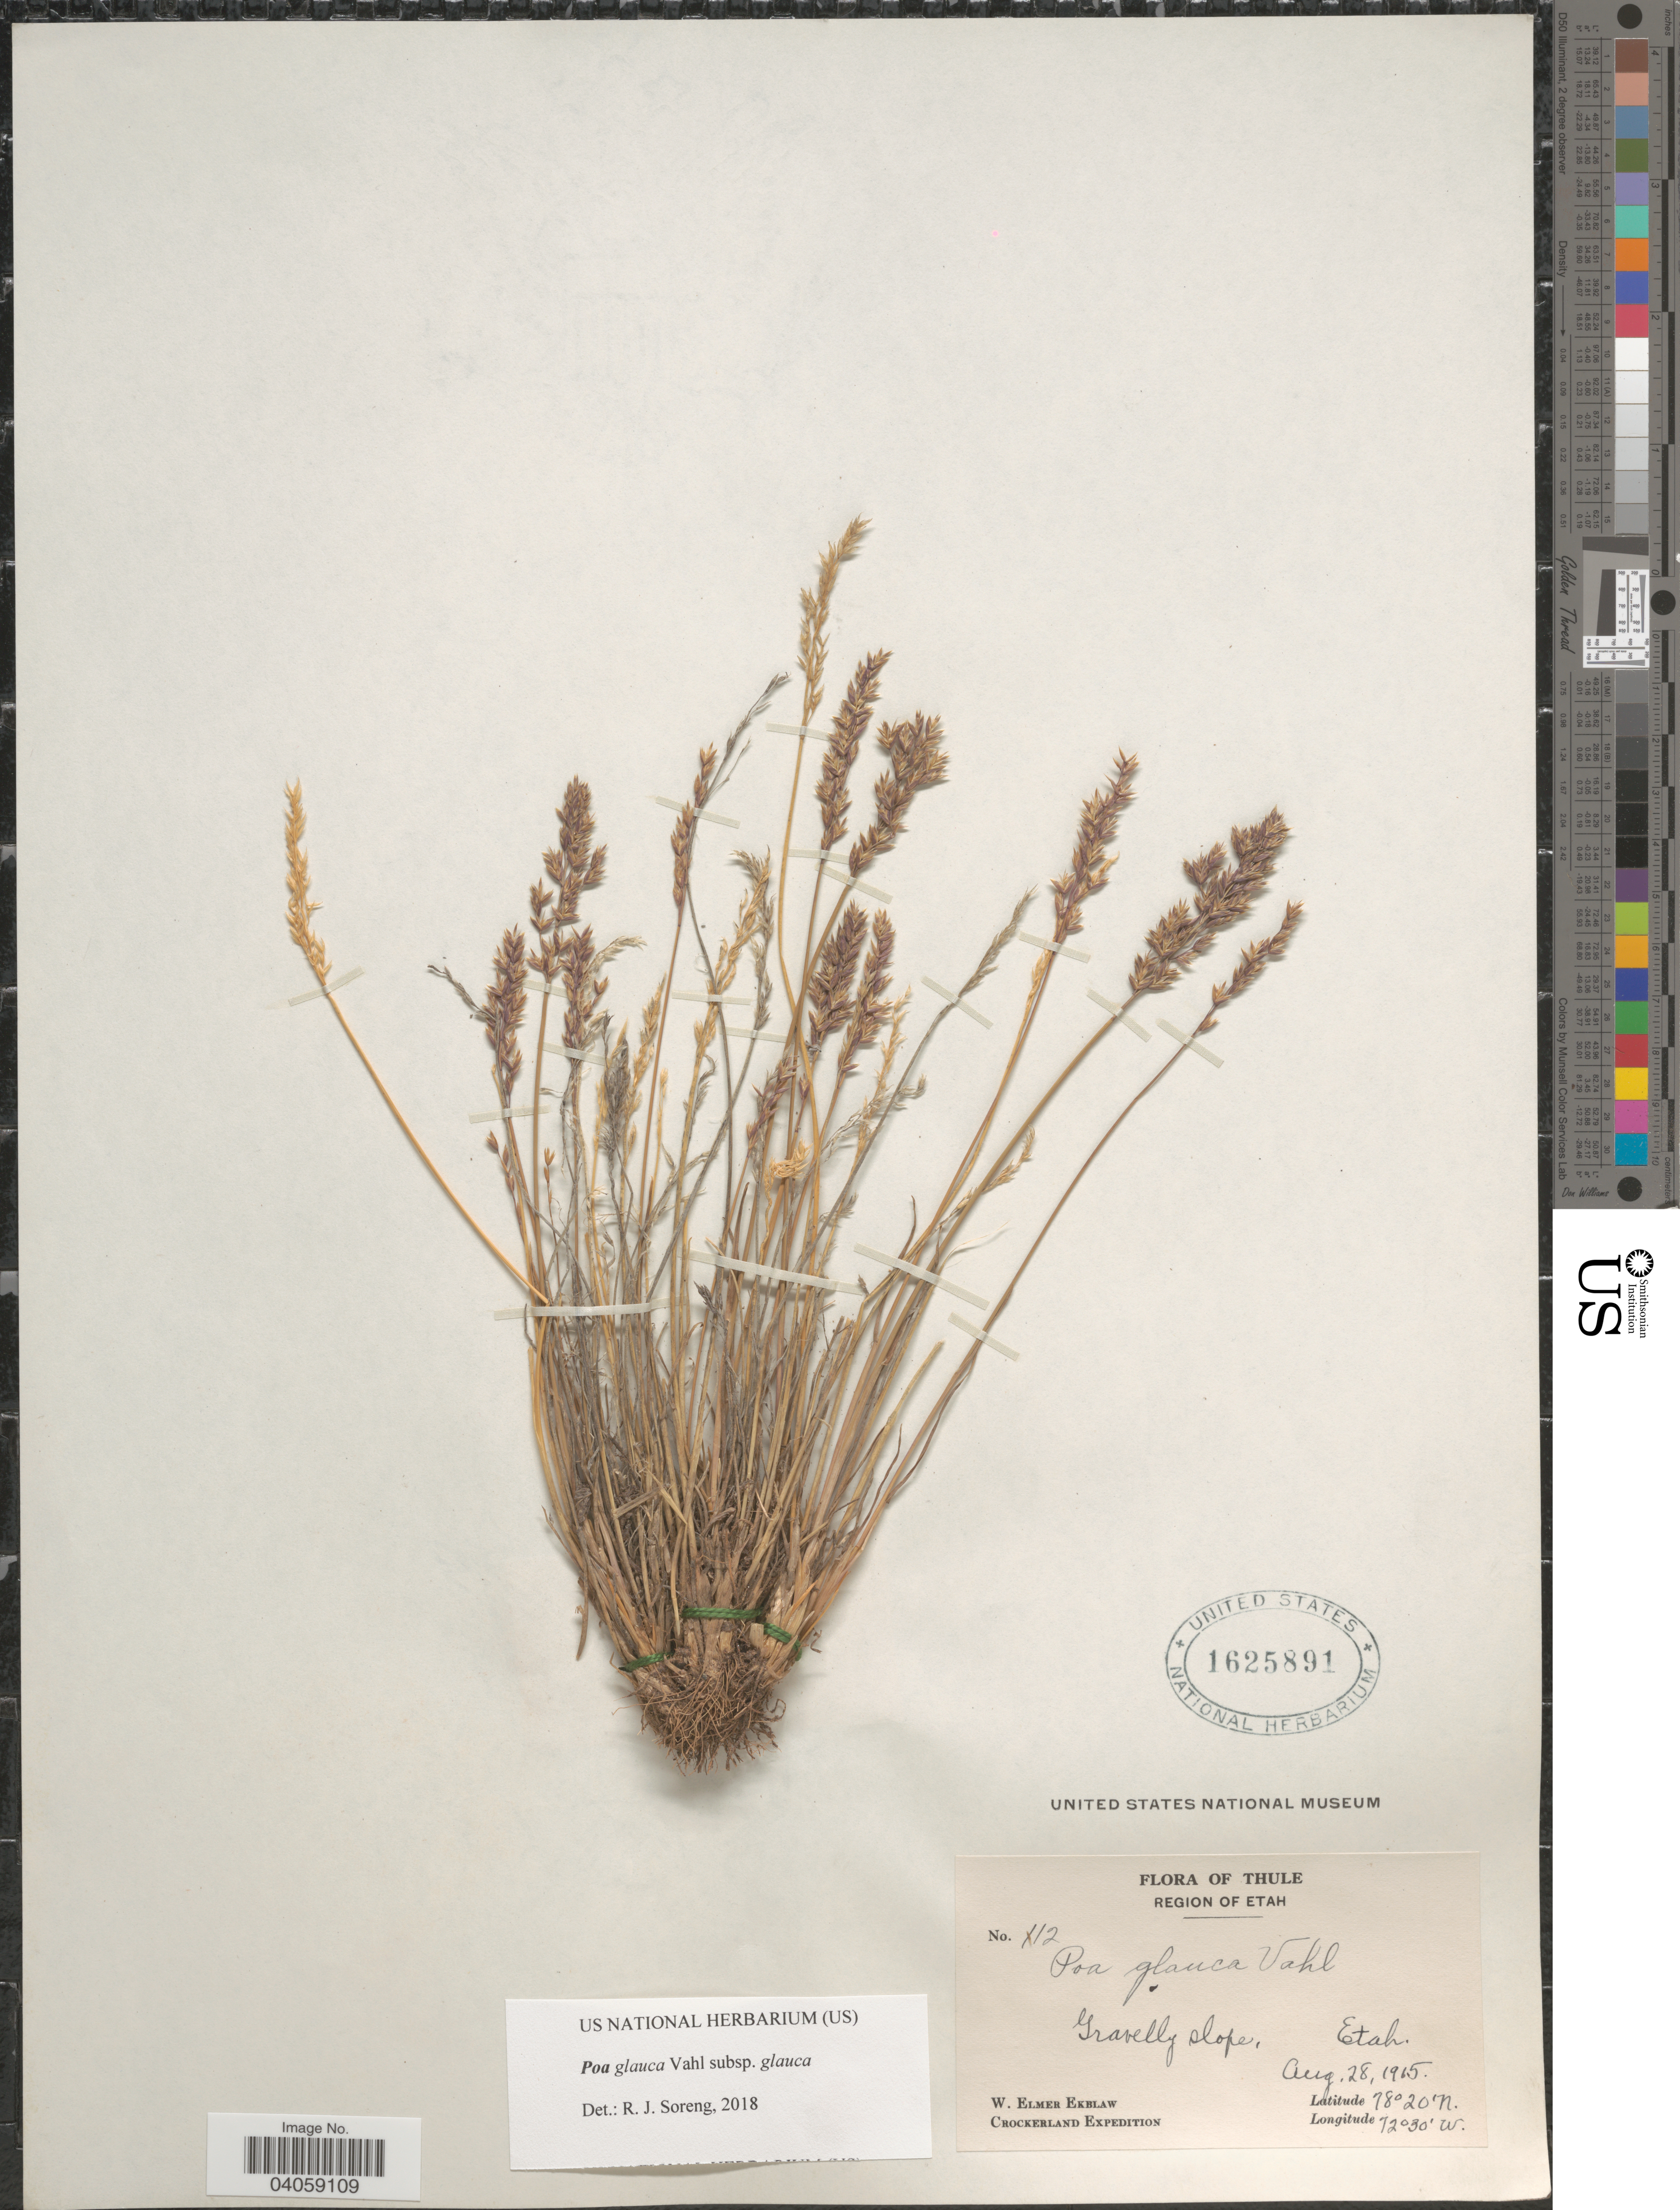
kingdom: Plantae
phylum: Tracheophyta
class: Liliopsida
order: Poales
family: Poaceae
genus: Poa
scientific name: Poa glauca subsp. glauca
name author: Vahl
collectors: W. Ekblaw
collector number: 112*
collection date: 1915-08-28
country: Greenland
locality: Thule. Region of Etah. Gravelly slope, Etah.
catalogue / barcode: US 1625891